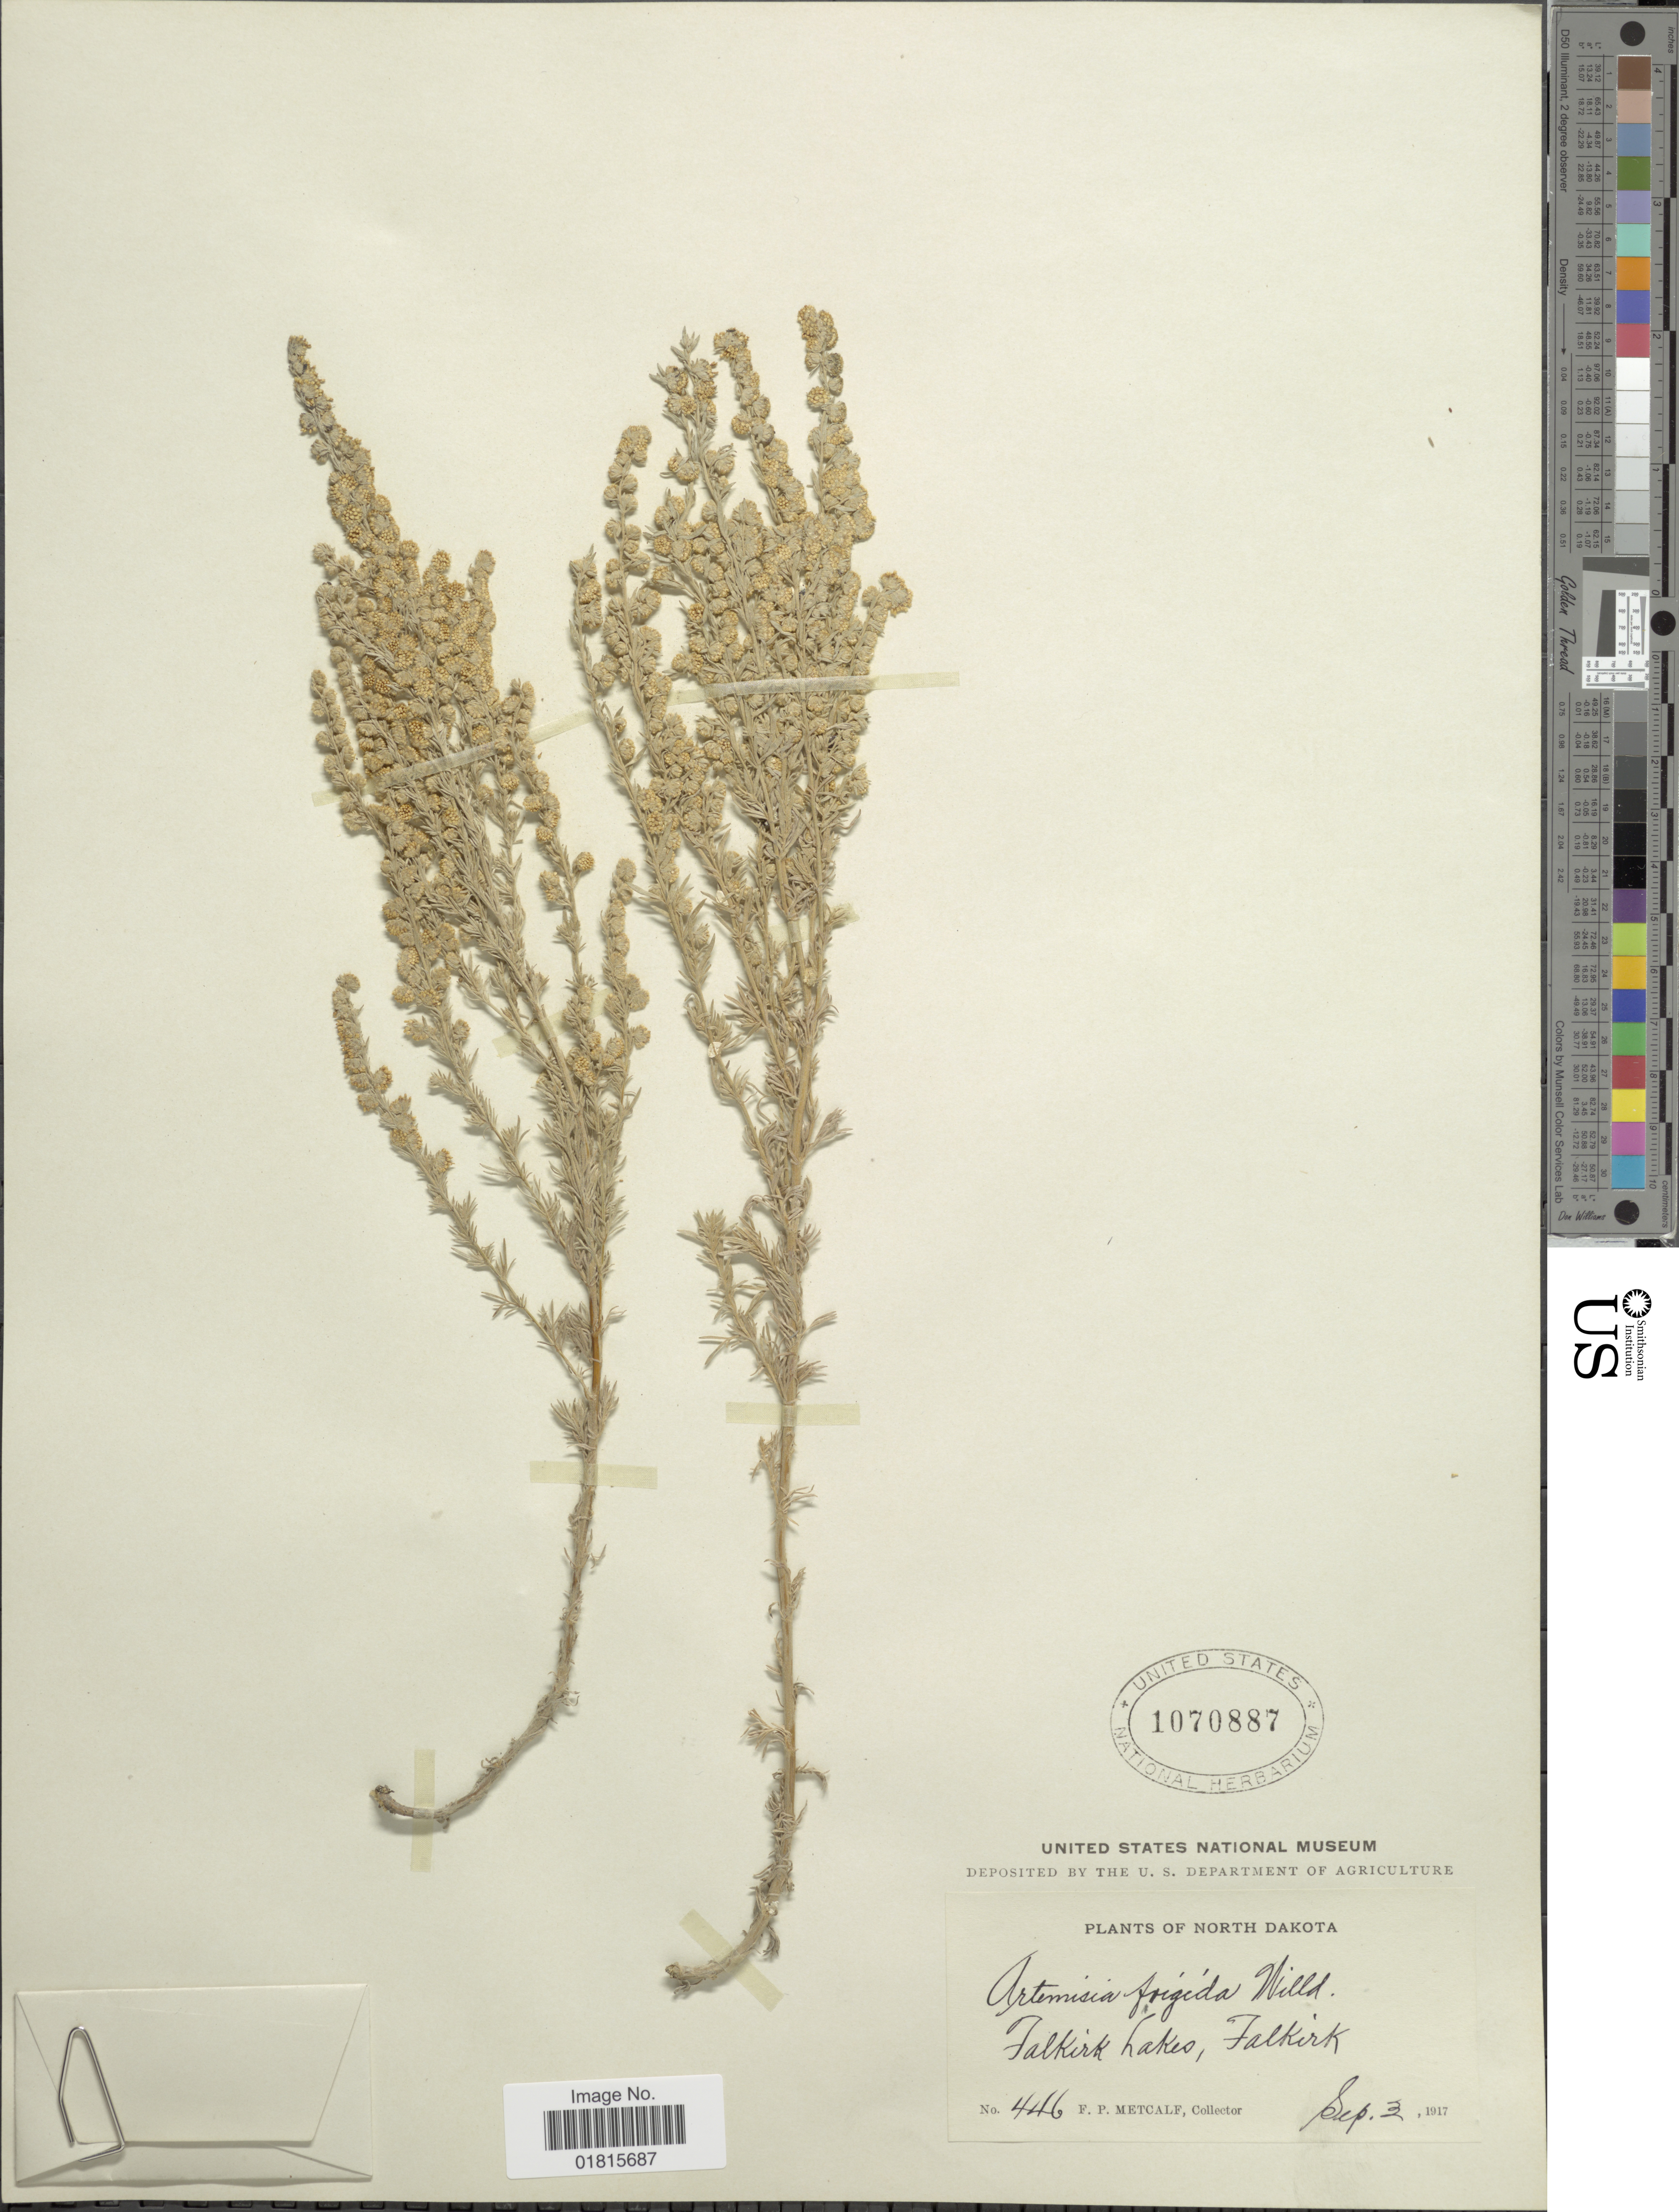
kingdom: Plantae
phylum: Tracheophyta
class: Magnoliopsida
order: Asterales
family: Asteraceae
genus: Artemisia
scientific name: Artemisia frigida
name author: Willd.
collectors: F. Metcalf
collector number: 446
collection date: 1917-09-03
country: United States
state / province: North Dakota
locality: Falkirk Lakes, Falkirk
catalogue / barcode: US 1070887